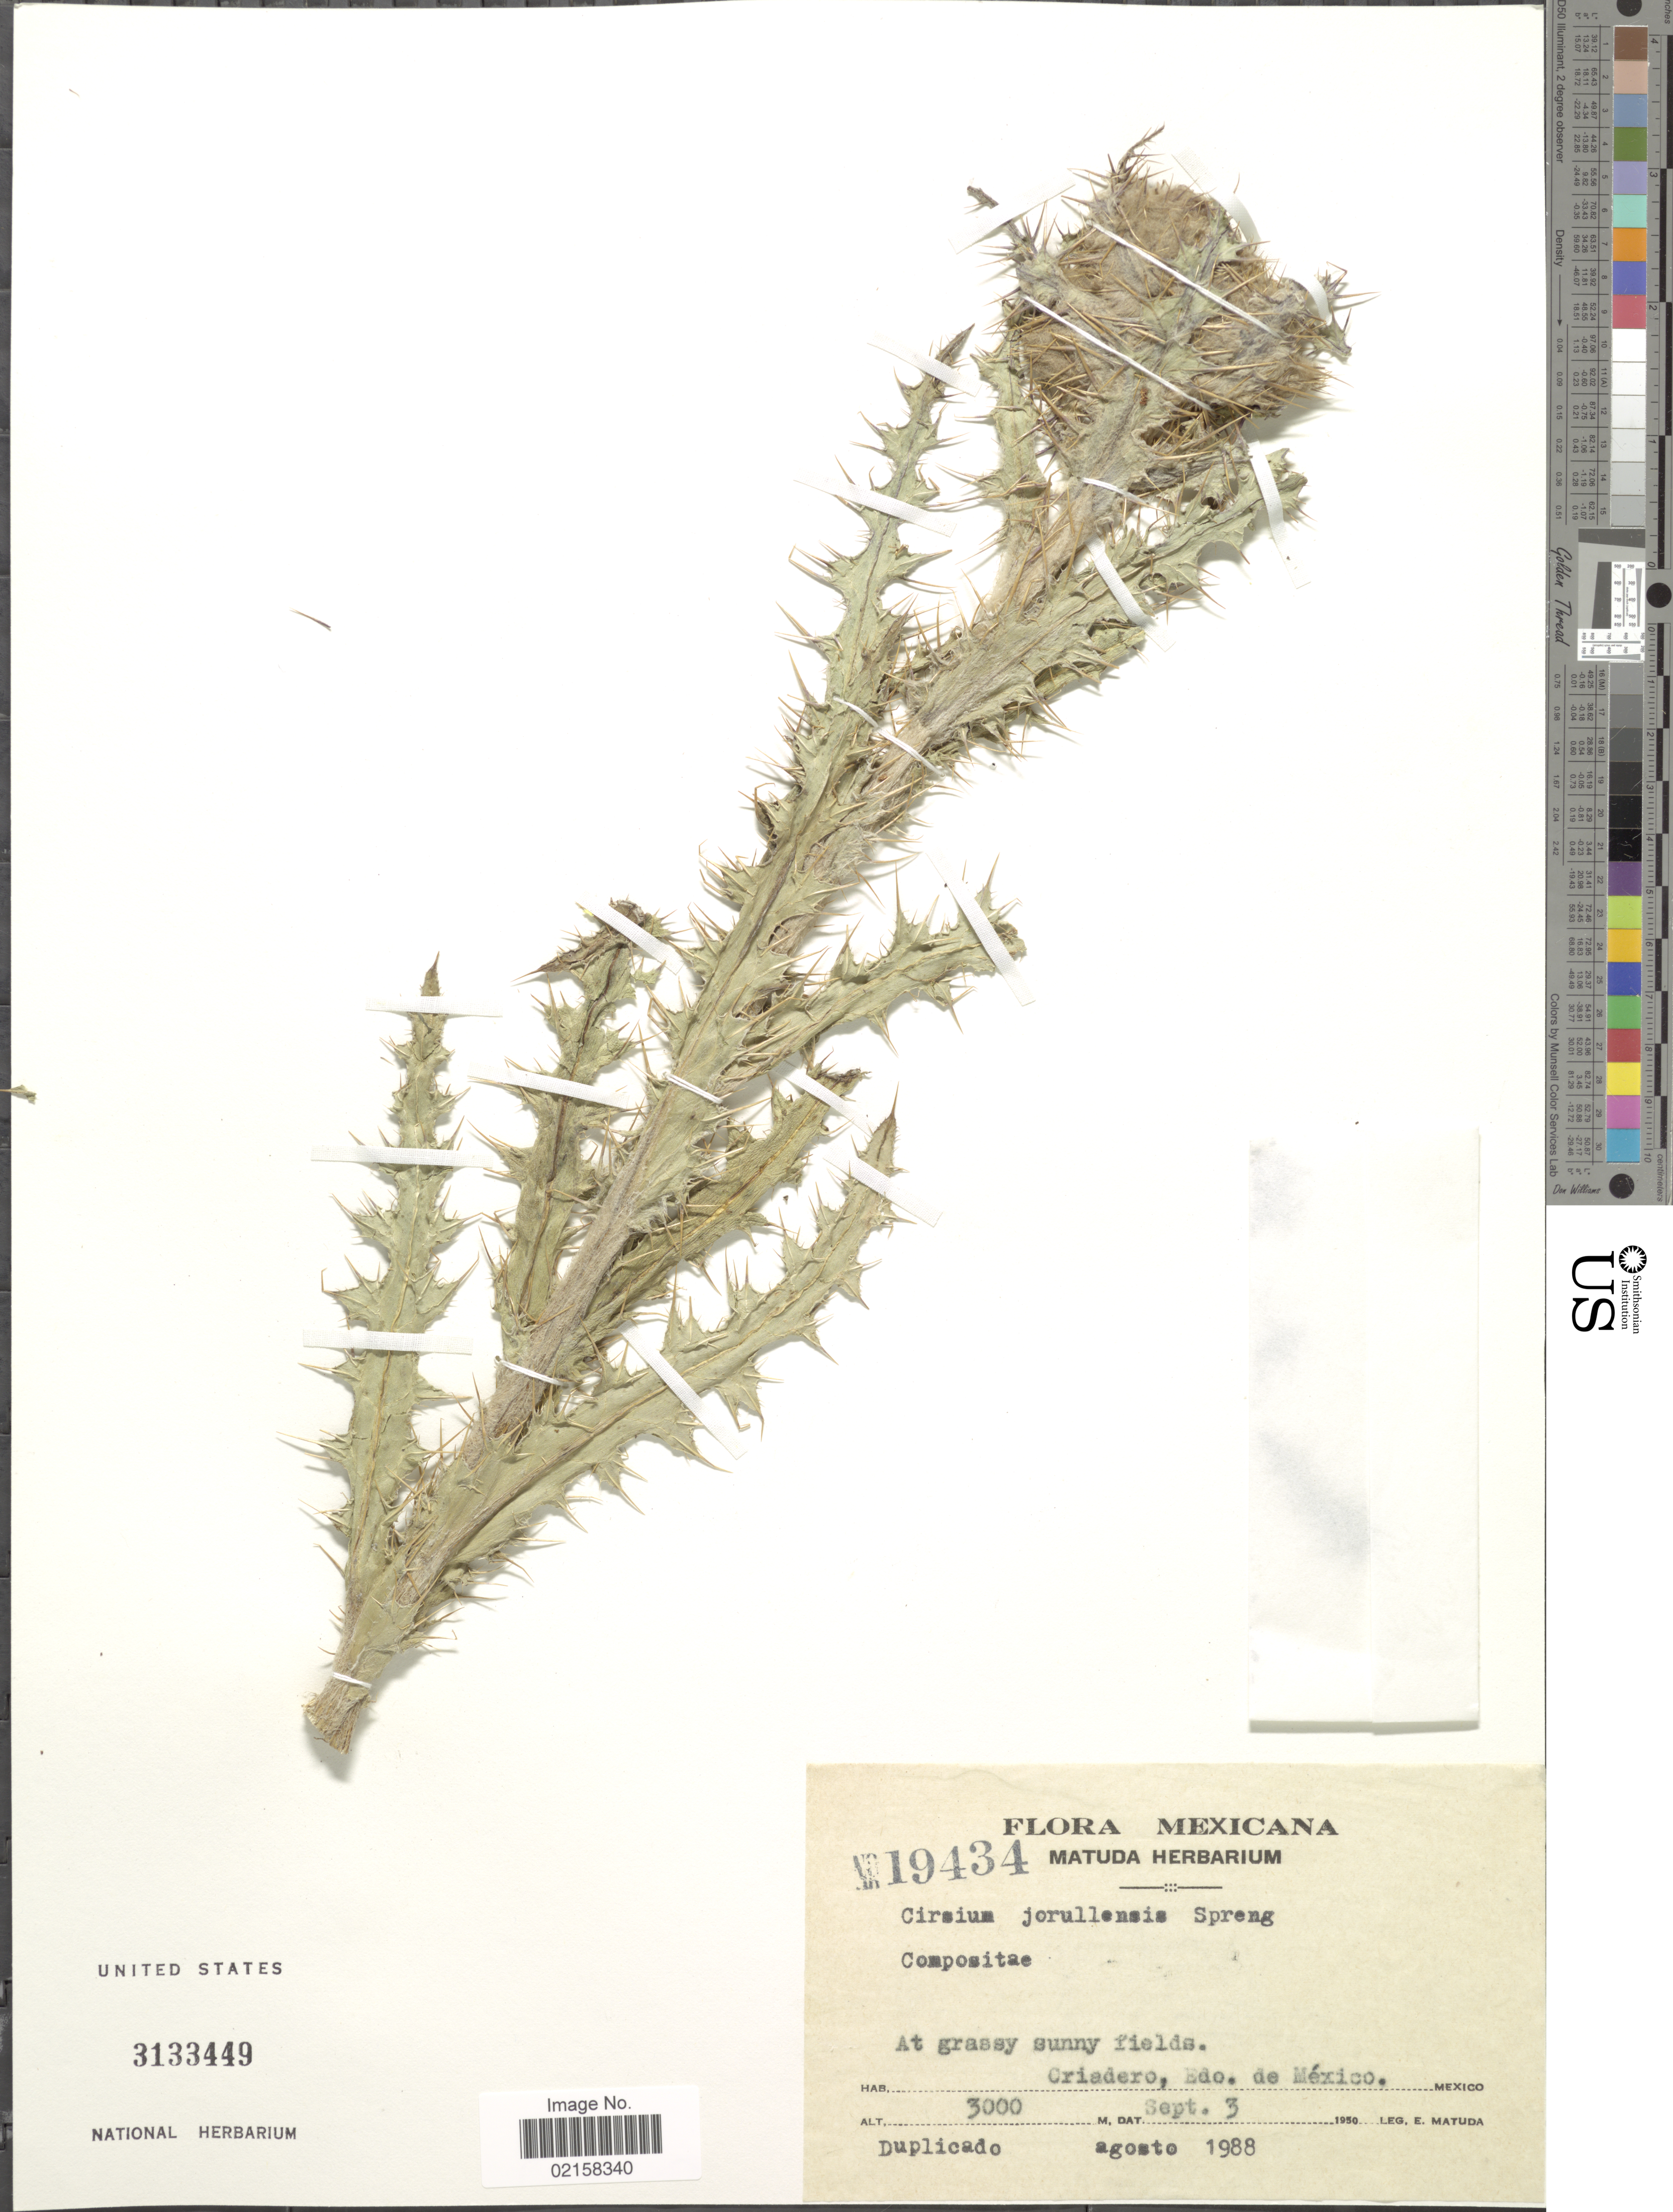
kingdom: Plantae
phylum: Tracheophyta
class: Magnoliopsida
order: Asterales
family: Asteraceae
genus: Cirsium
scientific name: Cirsium jorullense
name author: (Kunth) Spreng.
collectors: E. Matuda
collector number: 19434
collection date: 1950-09-03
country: Mexico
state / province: México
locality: At grassy sunny fields, Criadero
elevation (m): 3000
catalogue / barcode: US 3133449